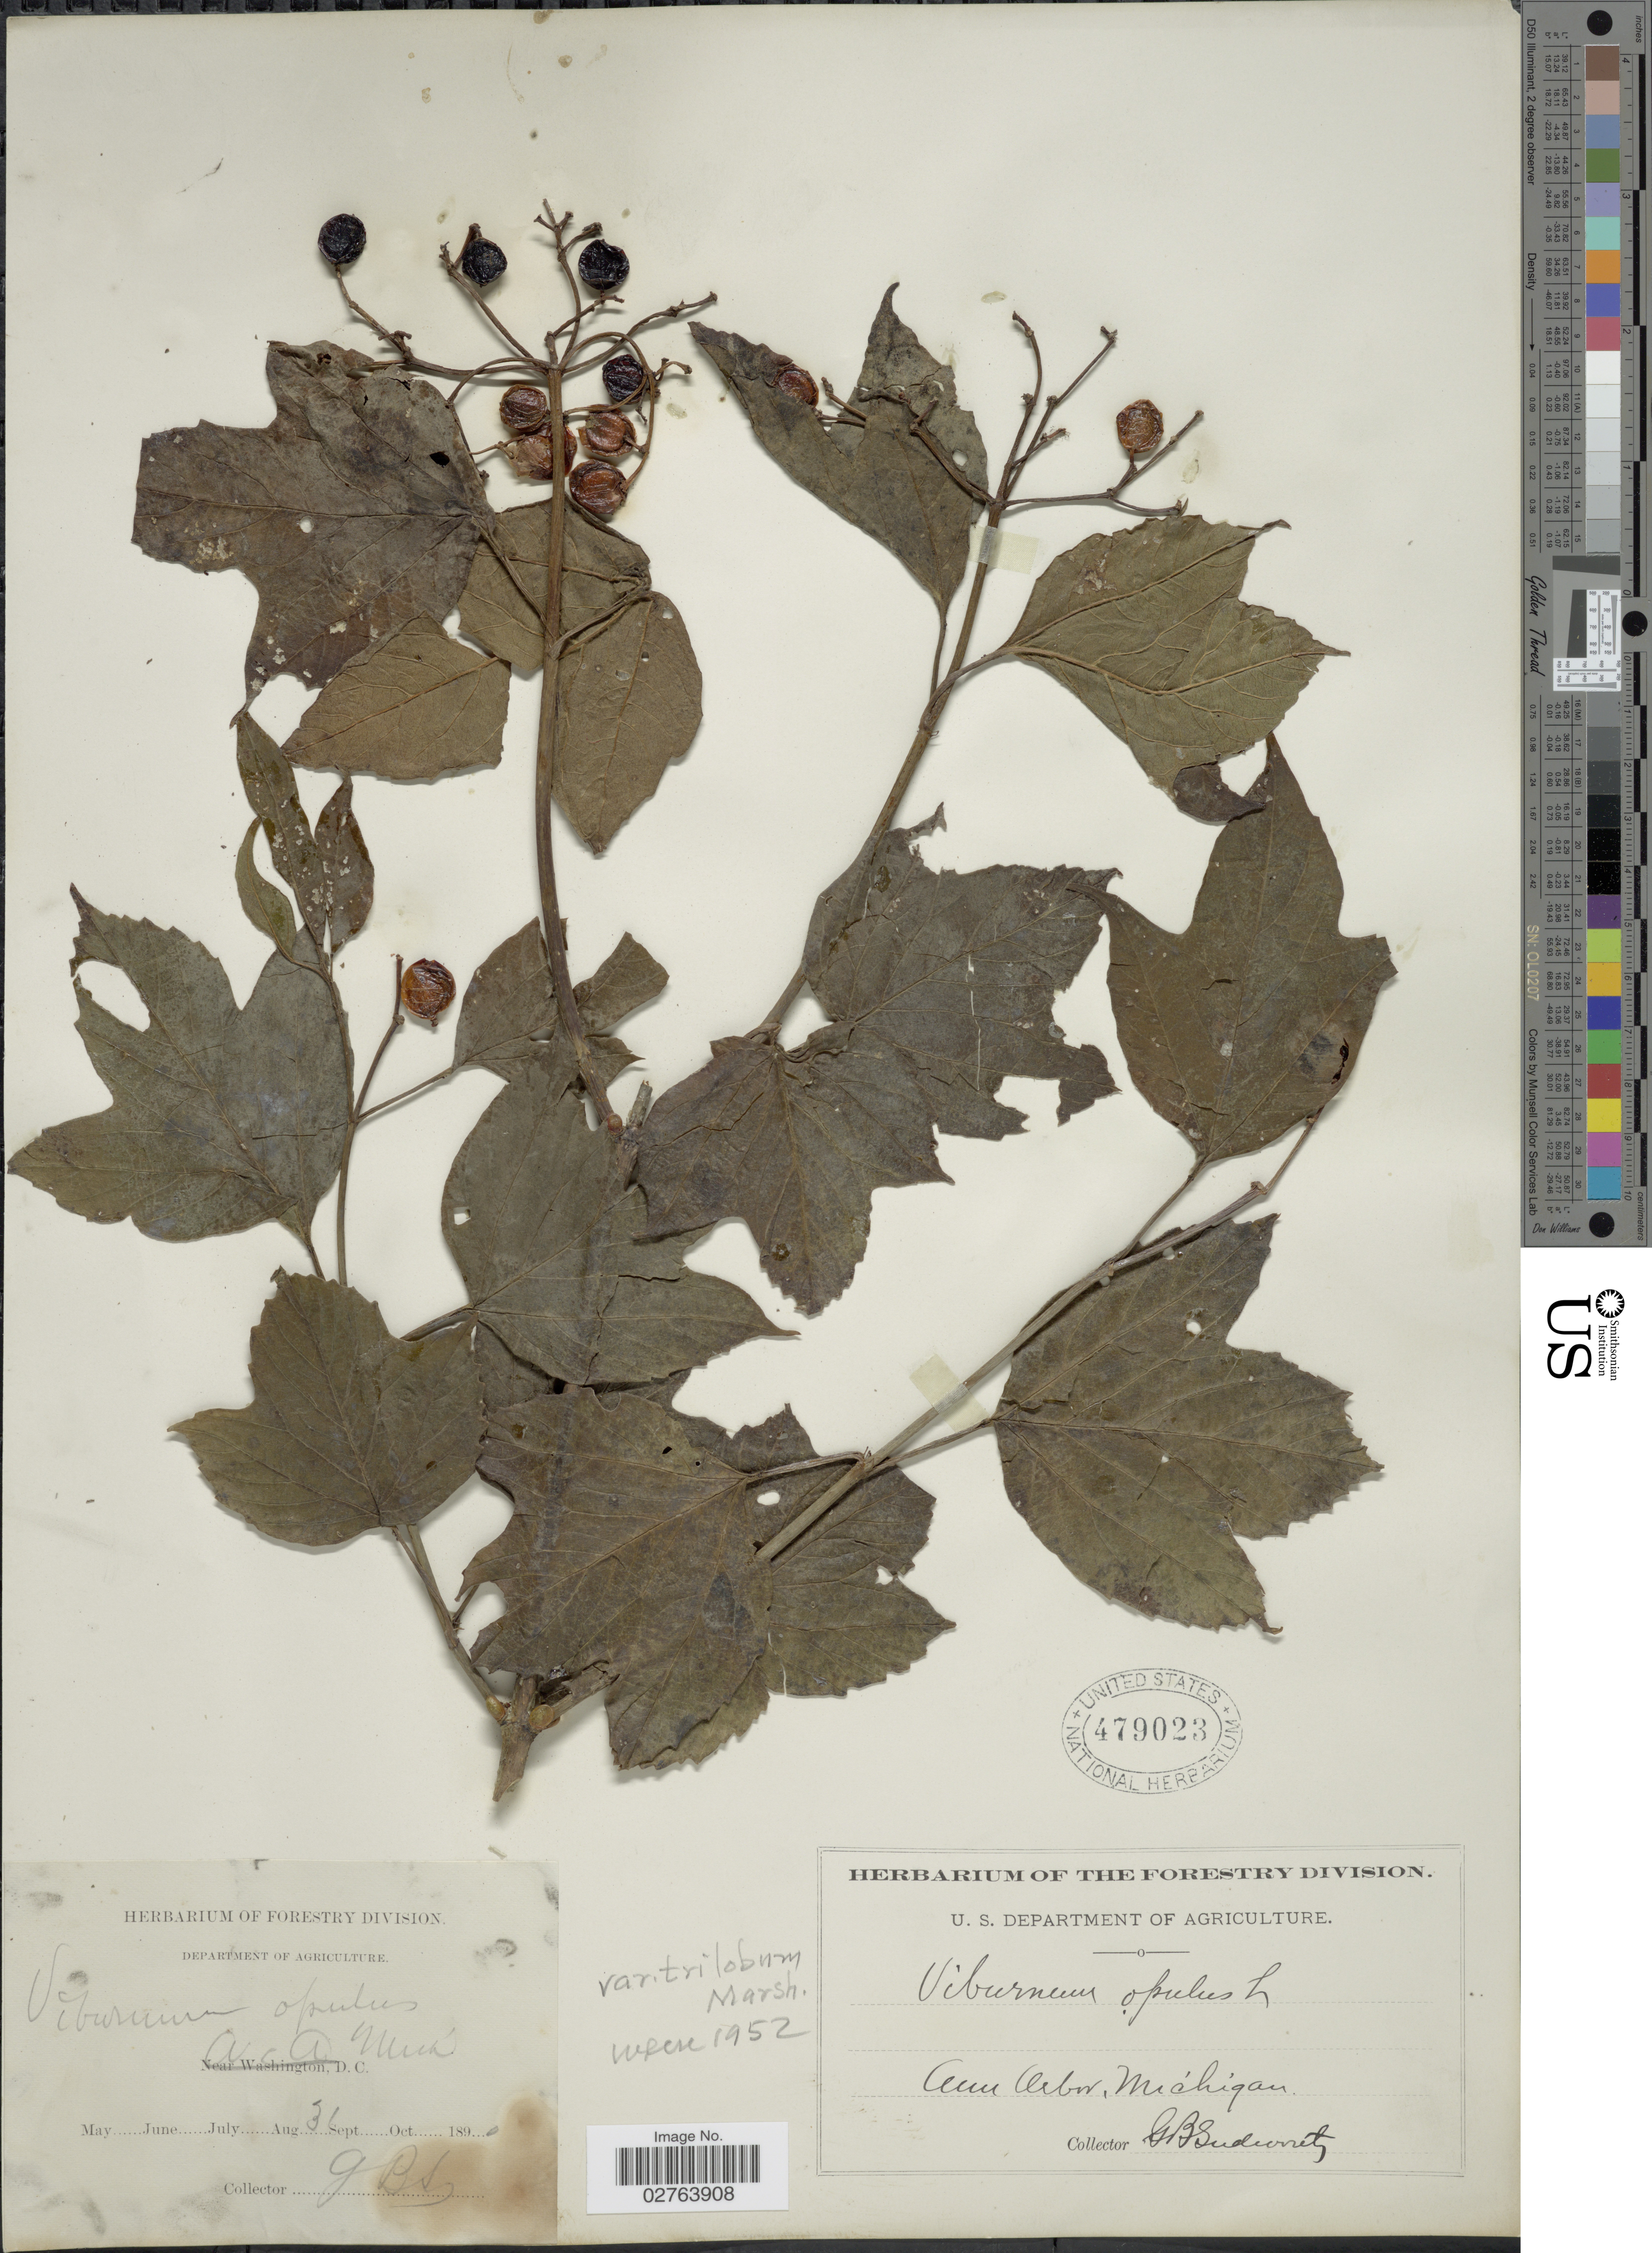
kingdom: Plantae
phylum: Tracheophyta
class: Magnoliopsida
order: Dipsacales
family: Viburnaceae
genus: Viburnum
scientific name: Viburnum opulus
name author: L.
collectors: G. B. Sudworth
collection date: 1890-08-31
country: United States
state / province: Michigan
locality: Ann Arbor.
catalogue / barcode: US 479023